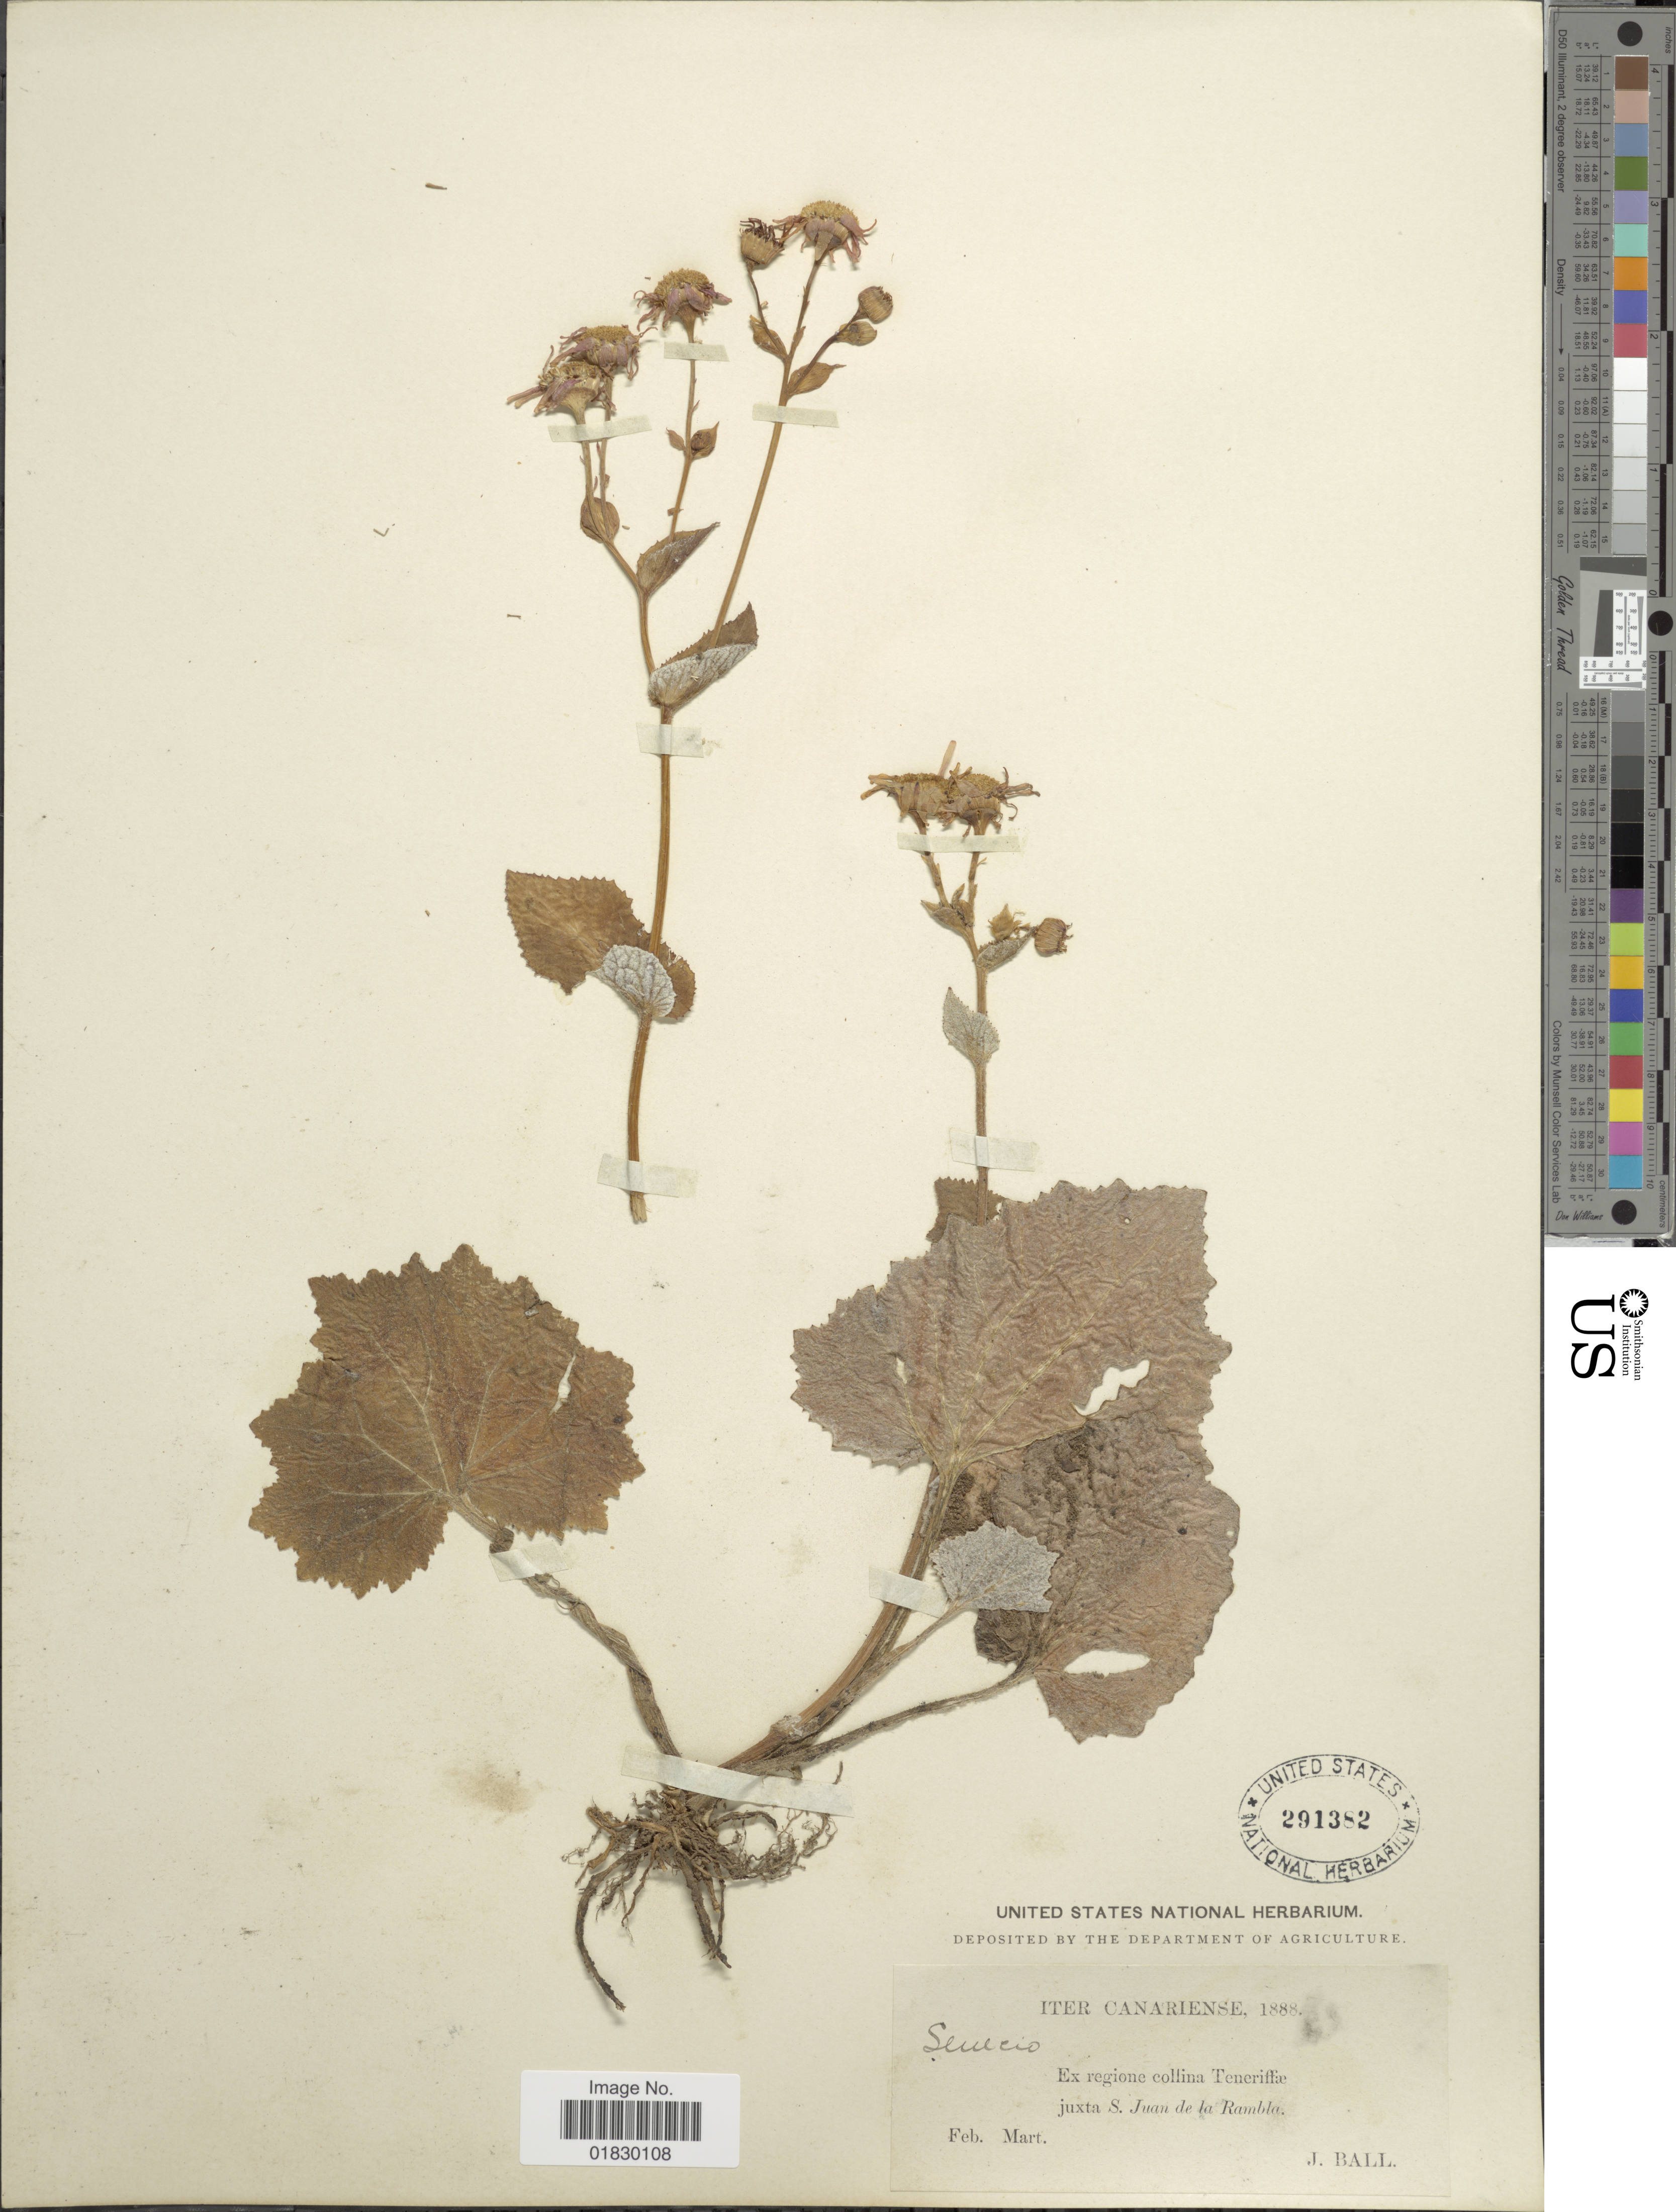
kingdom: Plantae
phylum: Tracheophyta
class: Magnoliopsida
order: Asterales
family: Asteraceae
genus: Pericallis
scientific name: Pericallis appendiculata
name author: (L. f.) B. Nord.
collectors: J. Ball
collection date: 1888-02/1888-03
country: Spain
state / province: Canarias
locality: Iter Canariense, Ex regione collina Teneriffae, juxta S. Juan de la Rambla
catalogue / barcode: US 291382